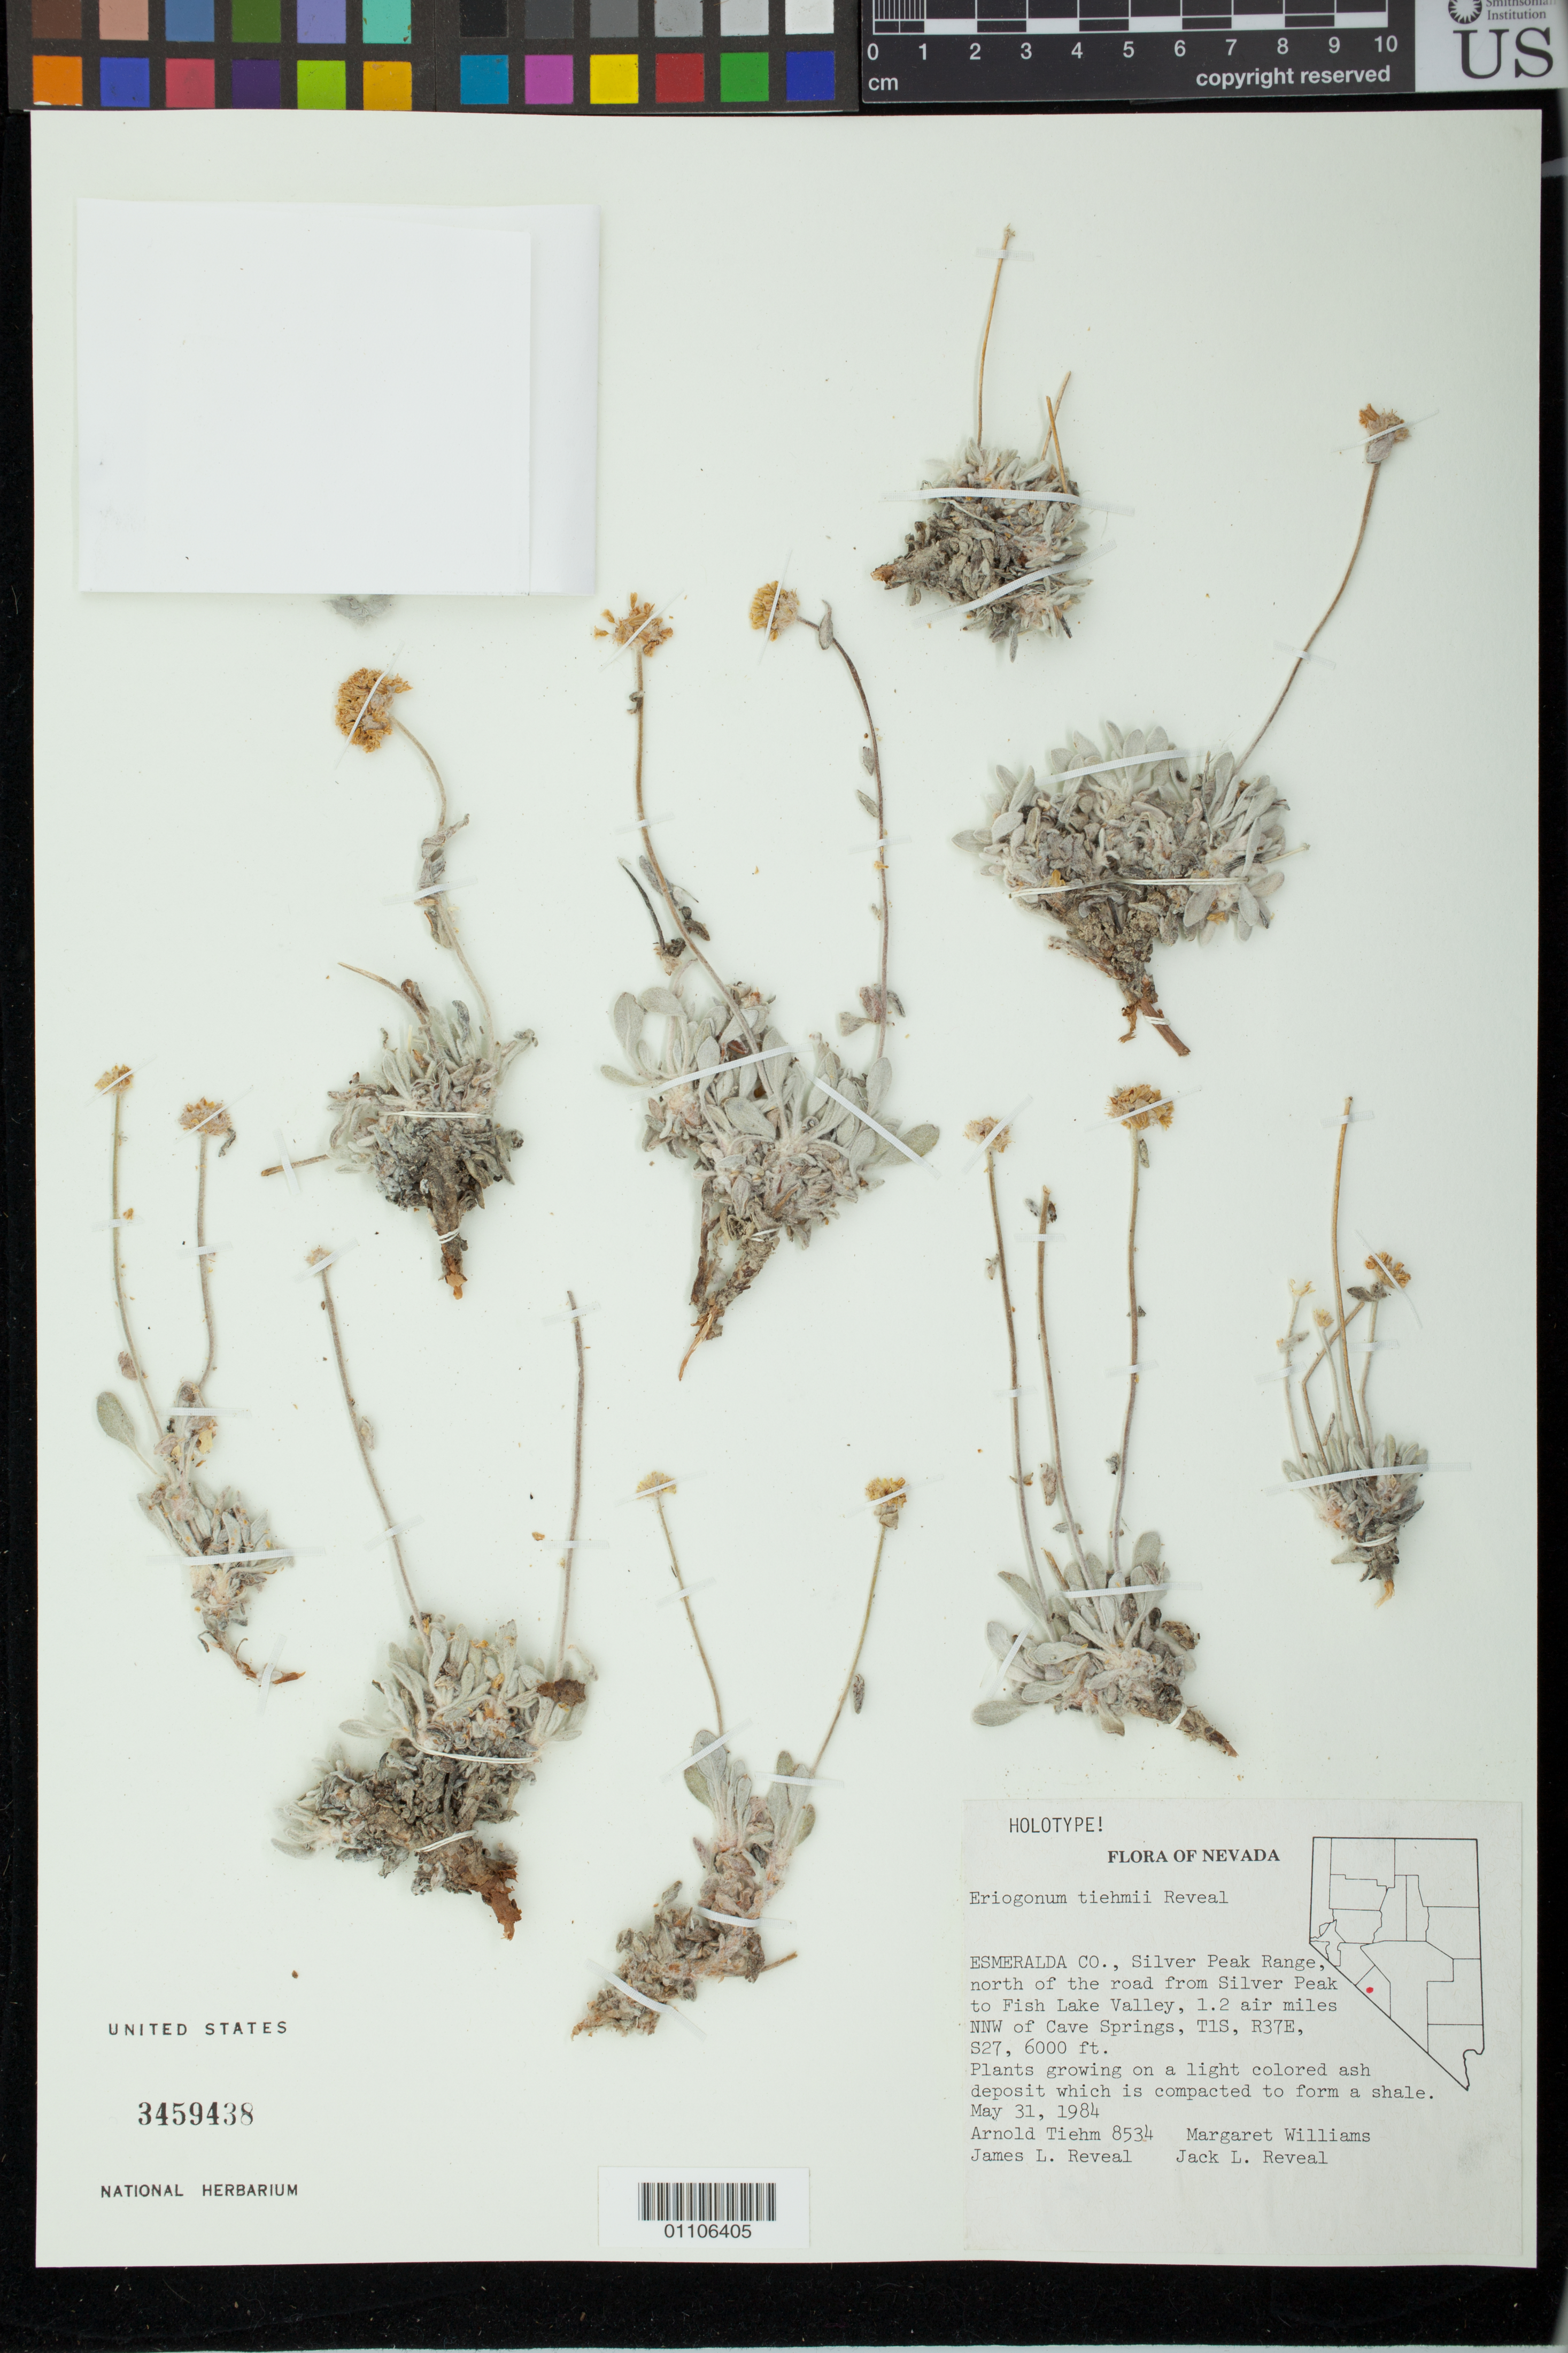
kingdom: Plantae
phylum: Tracheophyta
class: Magnoliopsida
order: Caryophyllales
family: Polygonaceae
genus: Eriogonum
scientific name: Eriogonum tiehmii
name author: Reveal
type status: Type Collection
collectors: A. Tiehm, M. J. Williams, J. L. Reveal & J. L. Reveal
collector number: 8534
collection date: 1984-05-31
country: United States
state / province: Nevada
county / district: Esmeralda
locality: Esmeralda Co., Silver Peak Range, north of the road from Silver Peak to Fish Lake Valley, 1.2 air miles NNW of Cave Spring, T1S, R37E, S27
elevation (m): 1829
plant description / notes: This specimen, mounted prior to 2004, labeled as "HOLOTYPE!" but a second (unmounted) specimen was received, also labeled as holotype, from NY in 2004.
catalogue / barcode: US 3459438